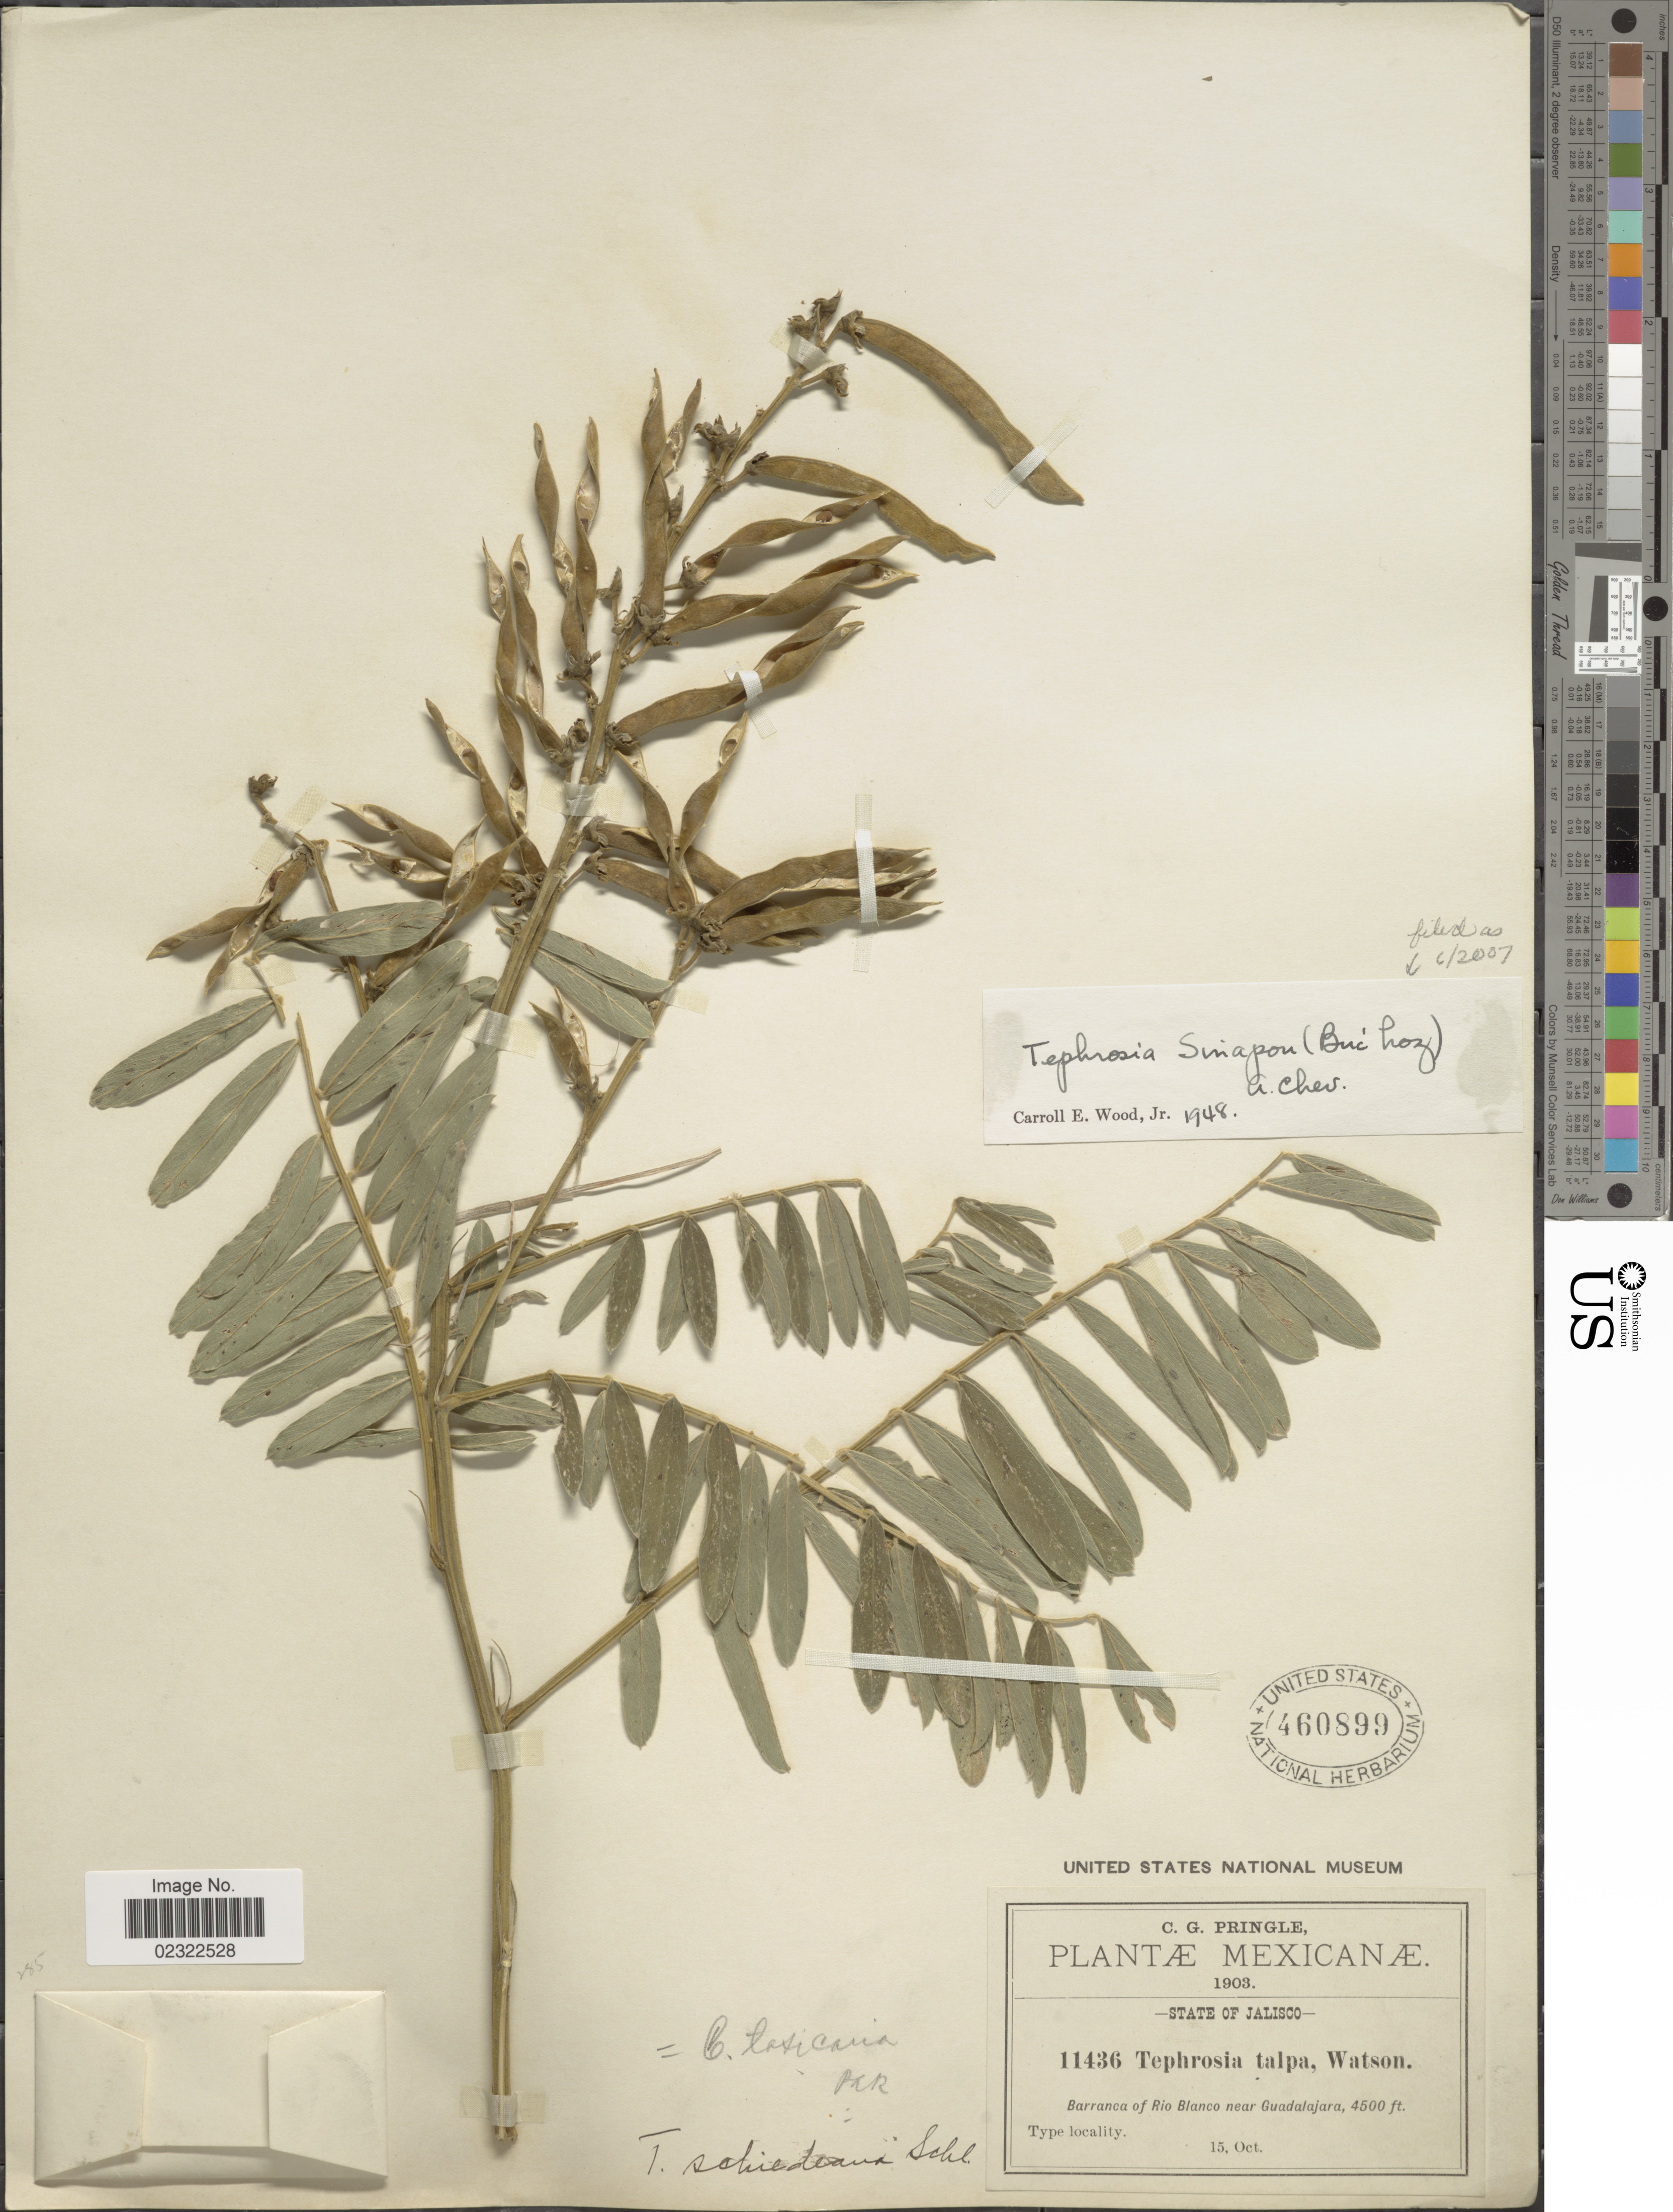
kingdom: Plantae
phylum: Tracheophyta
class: Magnoliopsida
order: Fabales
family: Fabaceae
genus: Tephrosia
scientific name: Tephrosia sinapou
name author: (Buc'hoz) A. Chev.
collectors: C. G. Pringle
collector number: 11436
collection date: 1903-10-15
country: Mexico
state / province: Jalisco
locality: State of Jalisco. Barranca of Rio Blanco near Guadalajara.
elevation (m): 1372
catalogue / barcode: US 460899